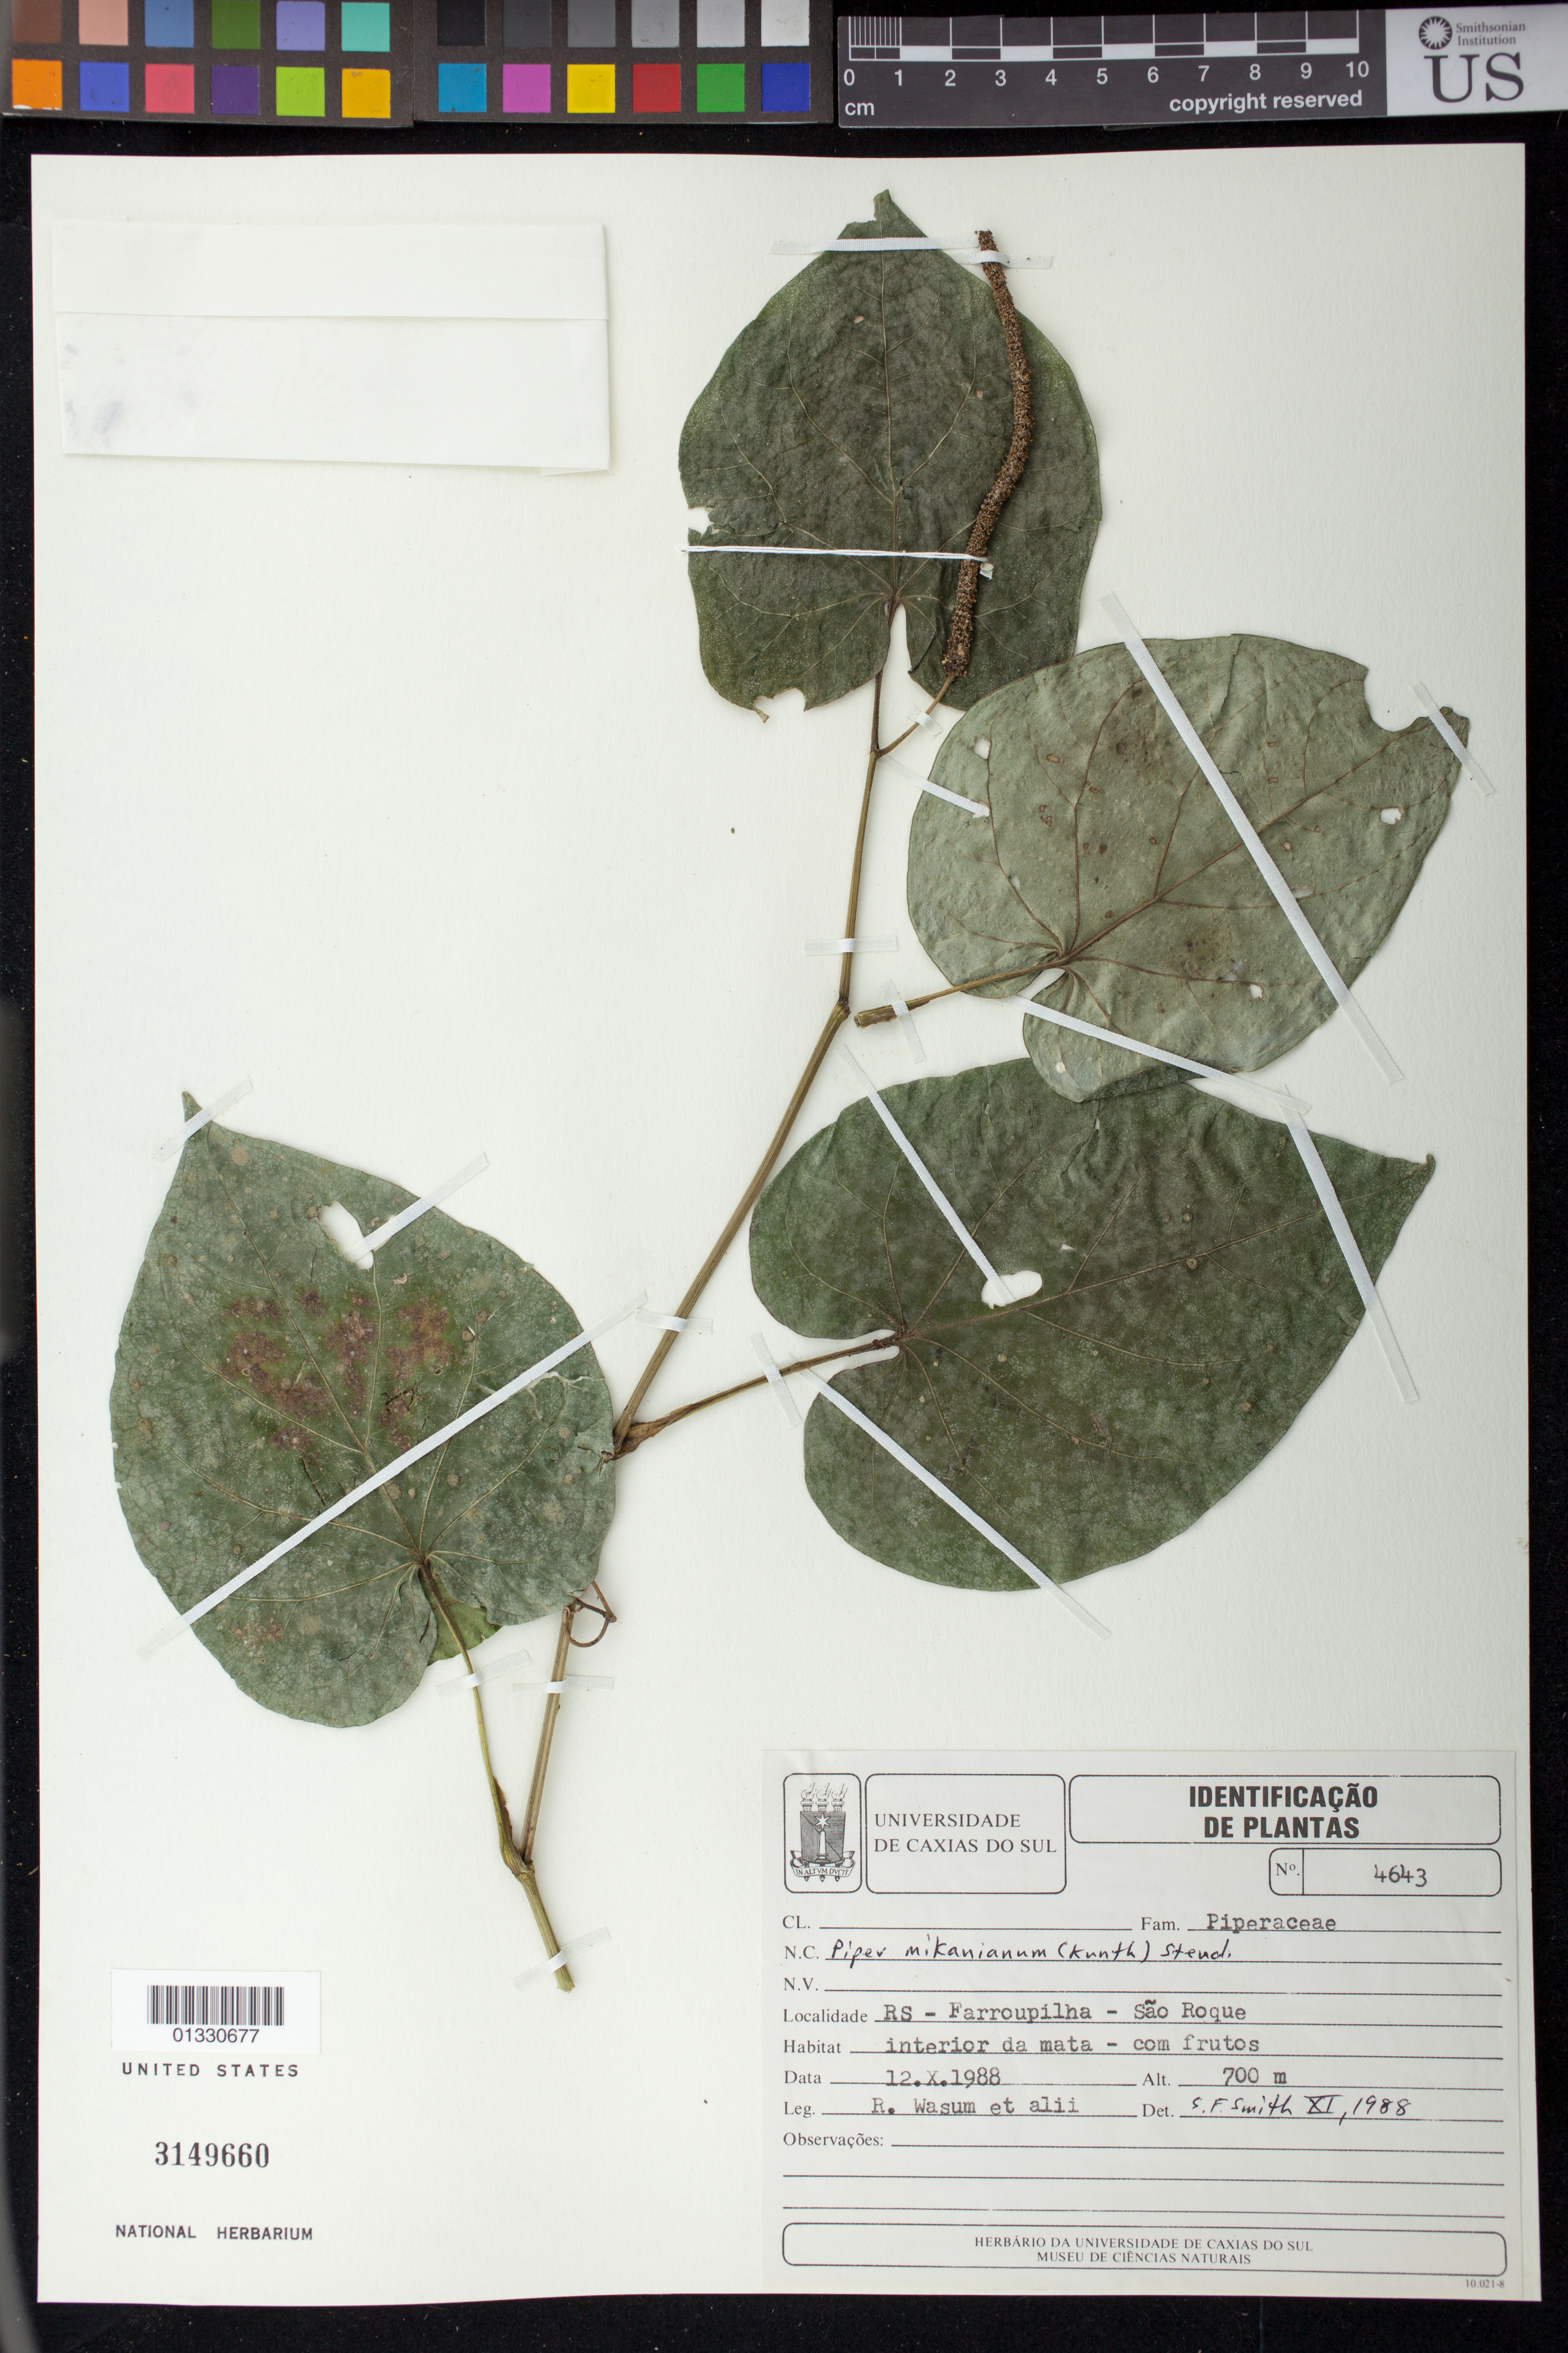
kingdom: Plantae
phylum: Tracheophyta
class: Magnoliopsida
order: Piperales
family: Piperaceae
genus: Piper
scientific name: Piper mikanianum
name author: Kunth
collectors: R. Wasum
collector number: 4643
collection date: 1988-10-12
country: Brazil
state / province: Rio Grande do Sul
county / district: Farroupilha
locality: Farroupilha, São Roque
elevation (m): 700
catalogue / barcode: US 3149660